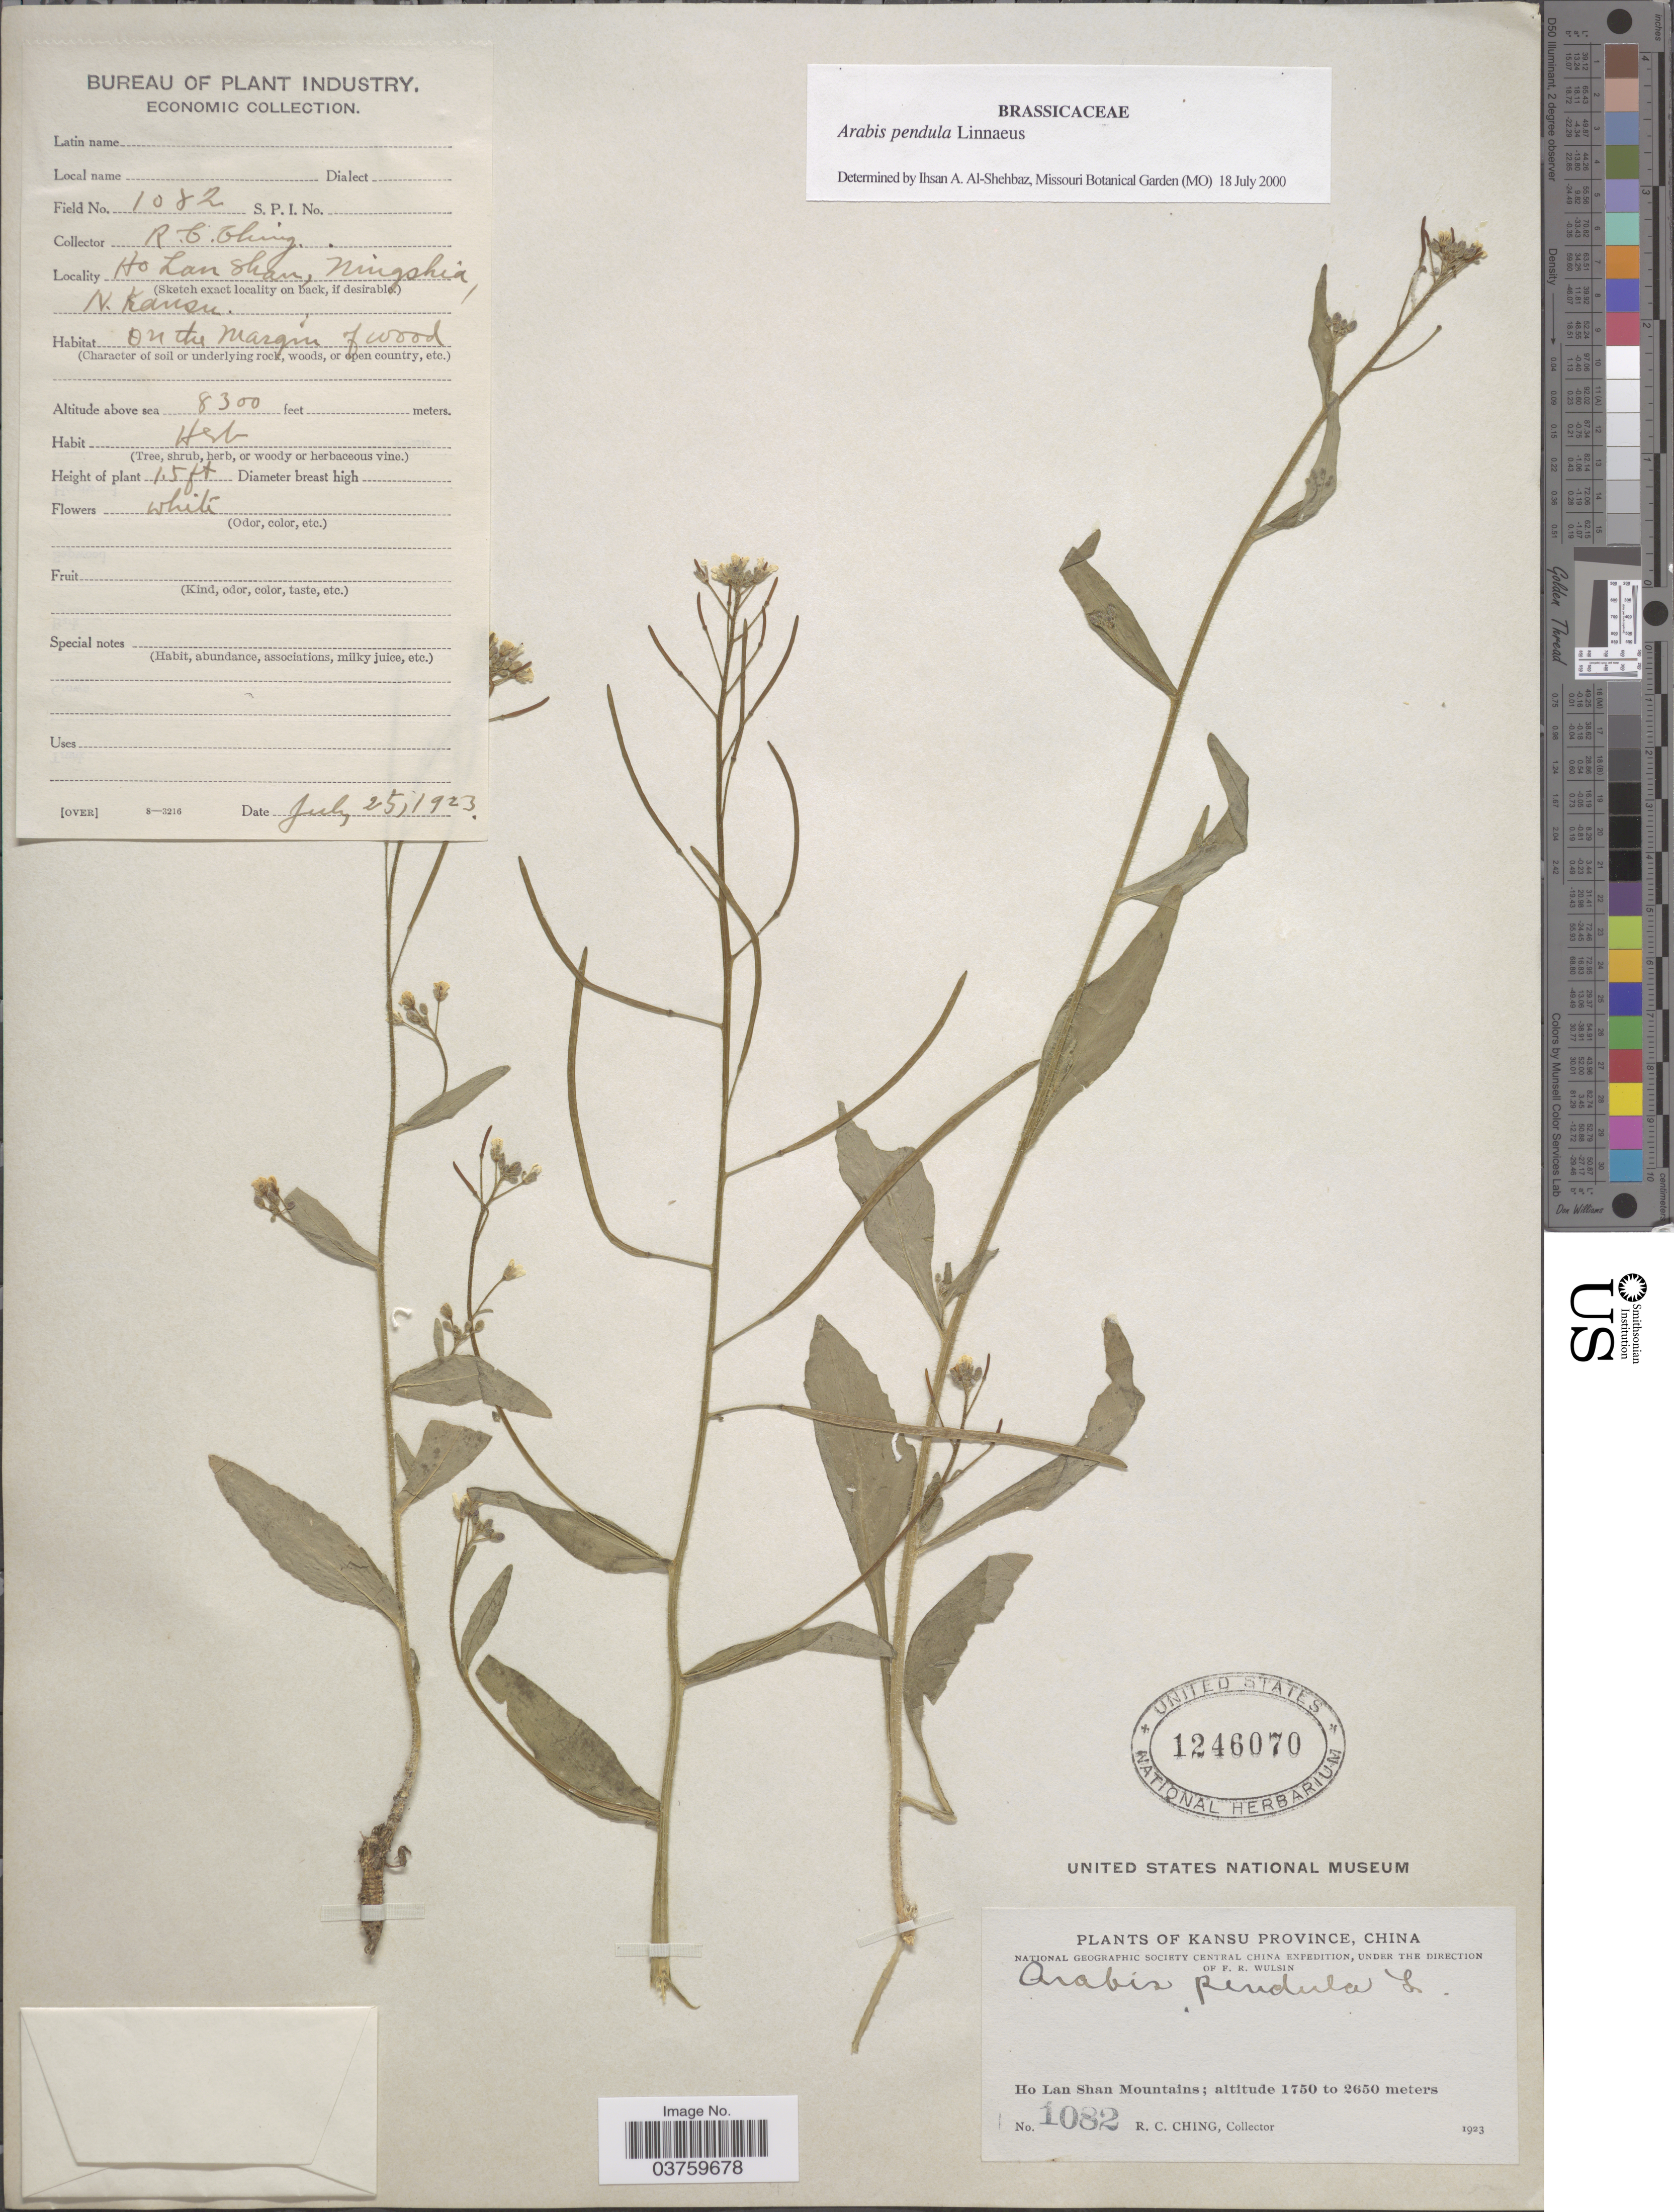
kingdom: Plantae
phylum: Tracheophyta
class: Magnoliopsida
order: Brassicales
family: Brassicaceae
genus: Arabis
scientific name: Arabis pendula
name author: L.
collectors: R. C. Ching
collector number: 1082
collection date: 1923-07-25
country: China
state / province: Gansu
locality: Kansu Province. Ho Lan Shan Mountains. Ningshia, N. Kansu.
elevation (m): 2530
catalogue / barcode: US 1246070